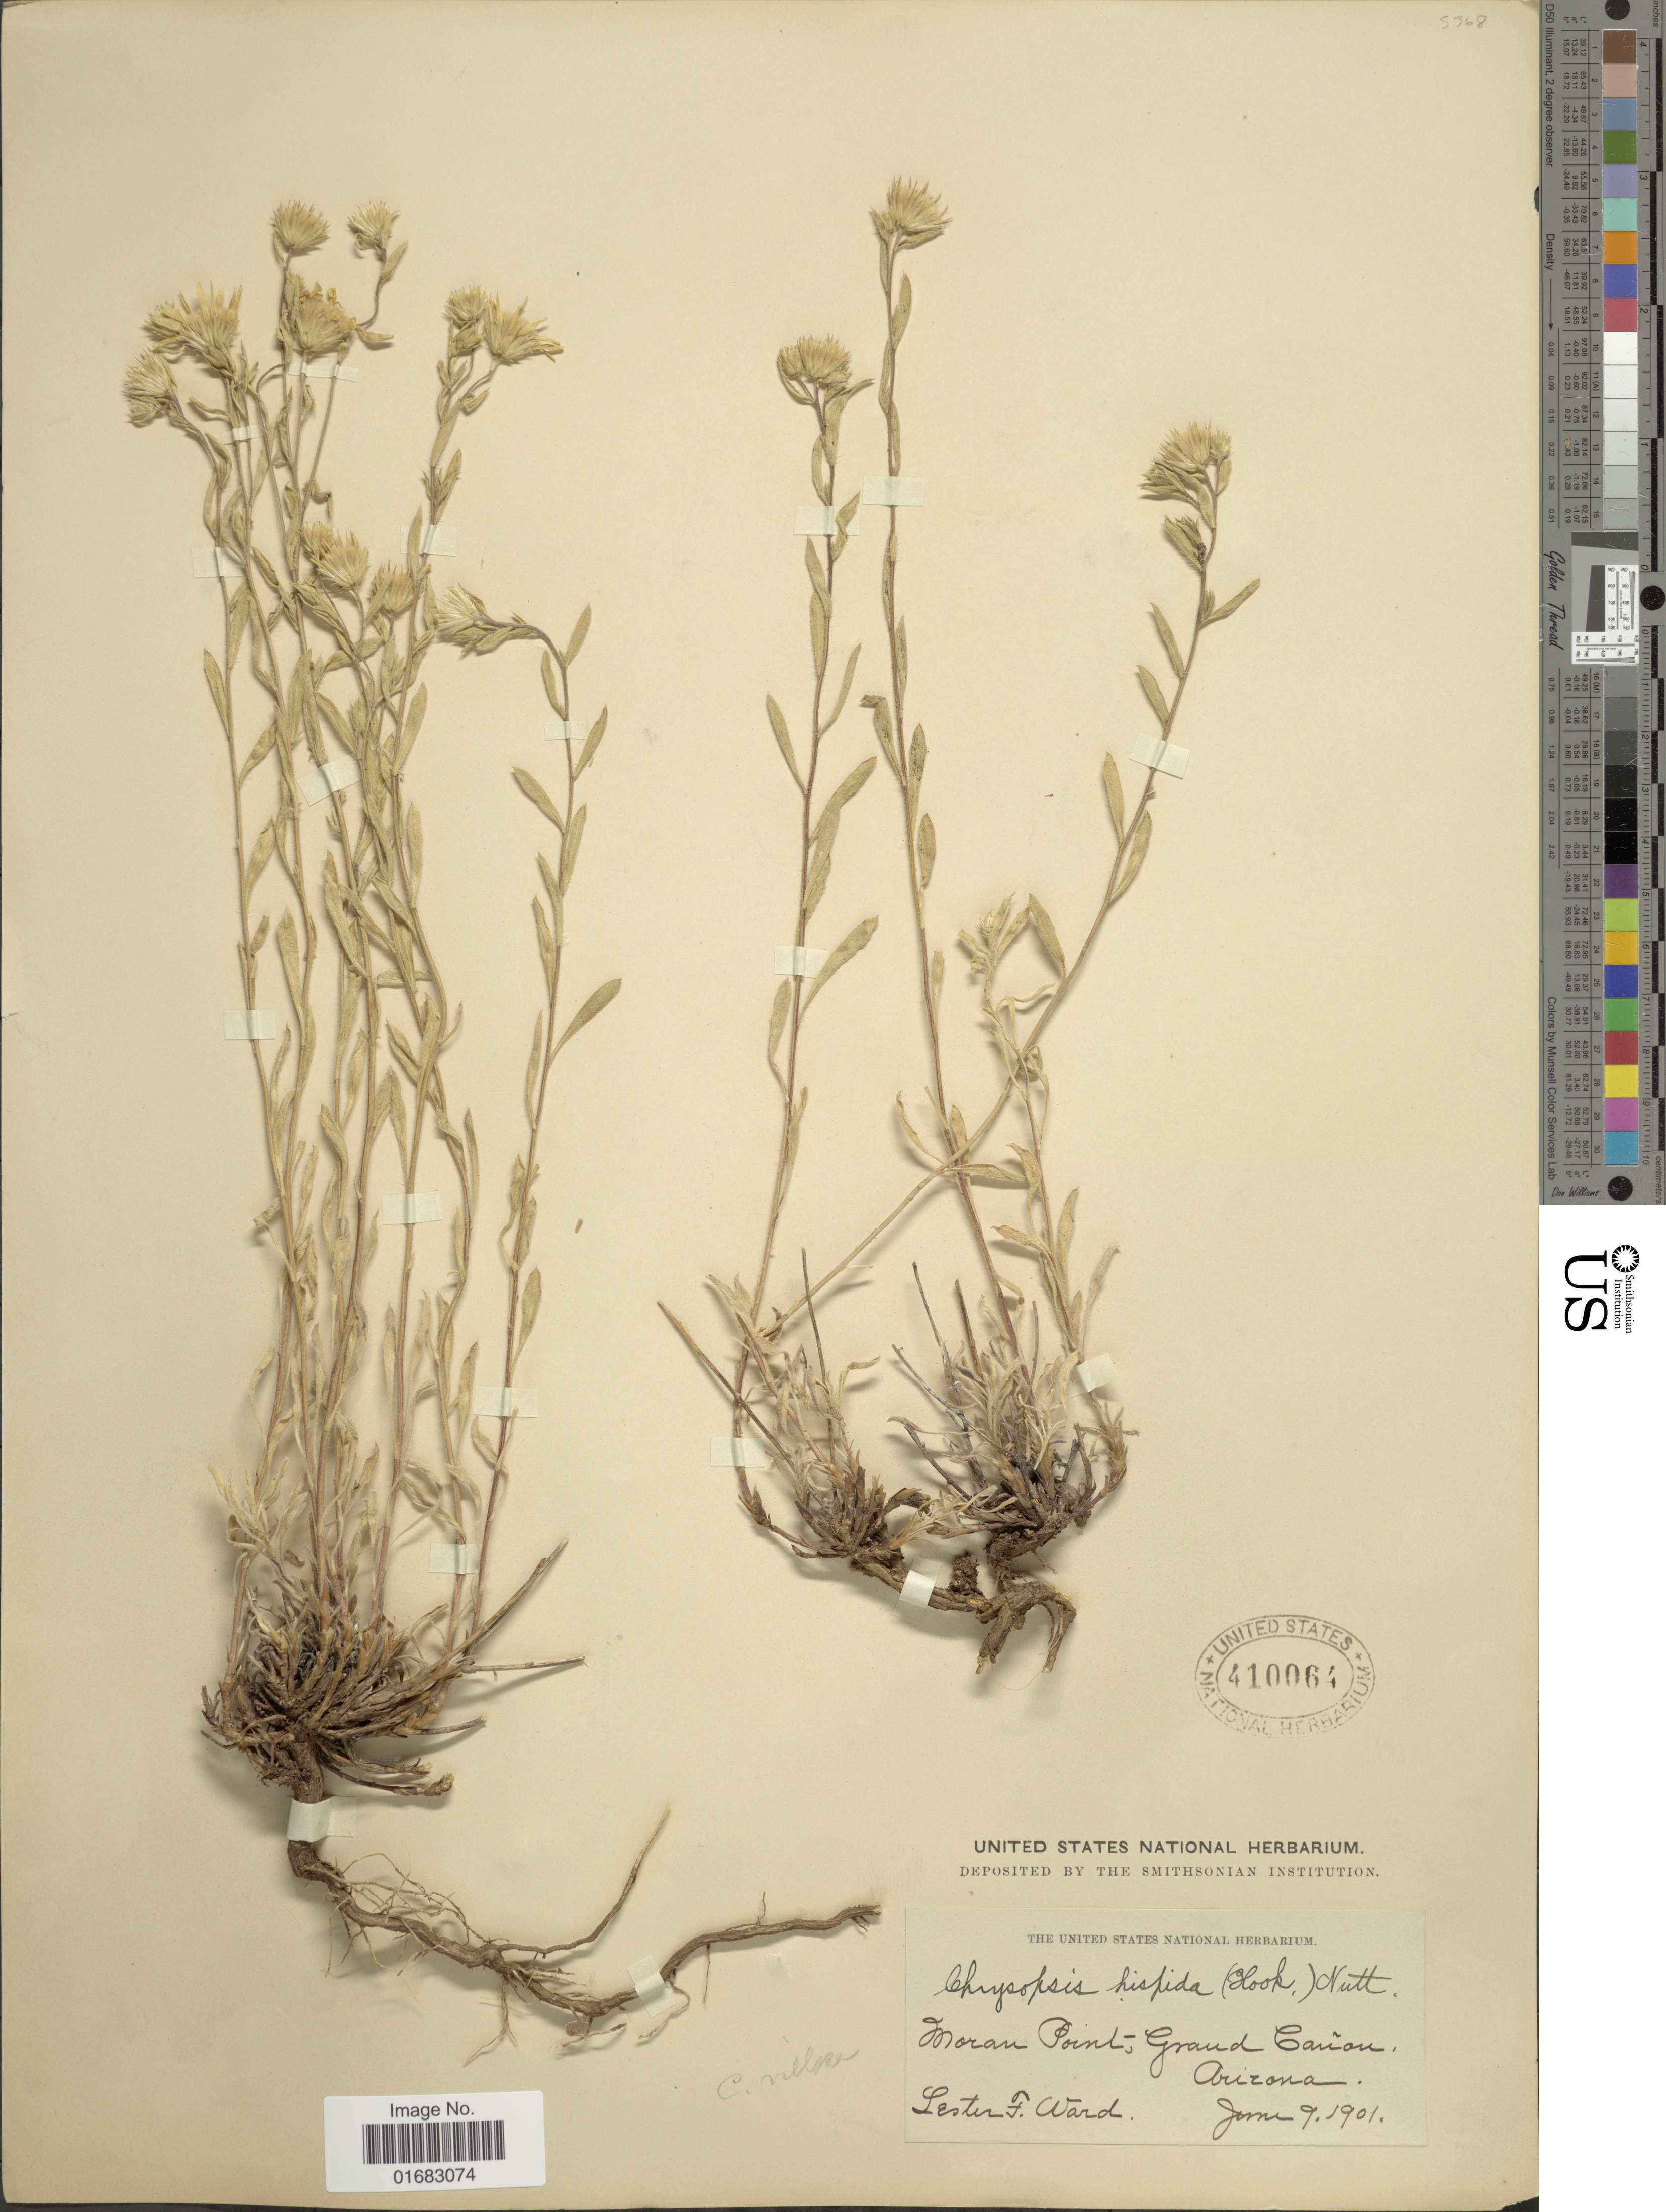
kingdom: Plantae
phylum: Tracheophyta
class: Magnoliopsida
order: Asterales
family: Asteraceae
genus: Heterotheca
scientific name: Heterotheca villosa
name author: (Pursh) Shinners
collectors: L. F. Ward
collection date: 1901-06-09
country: United States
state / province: Arizona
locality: Moran Point, Grand Canon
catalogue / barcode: US 410064